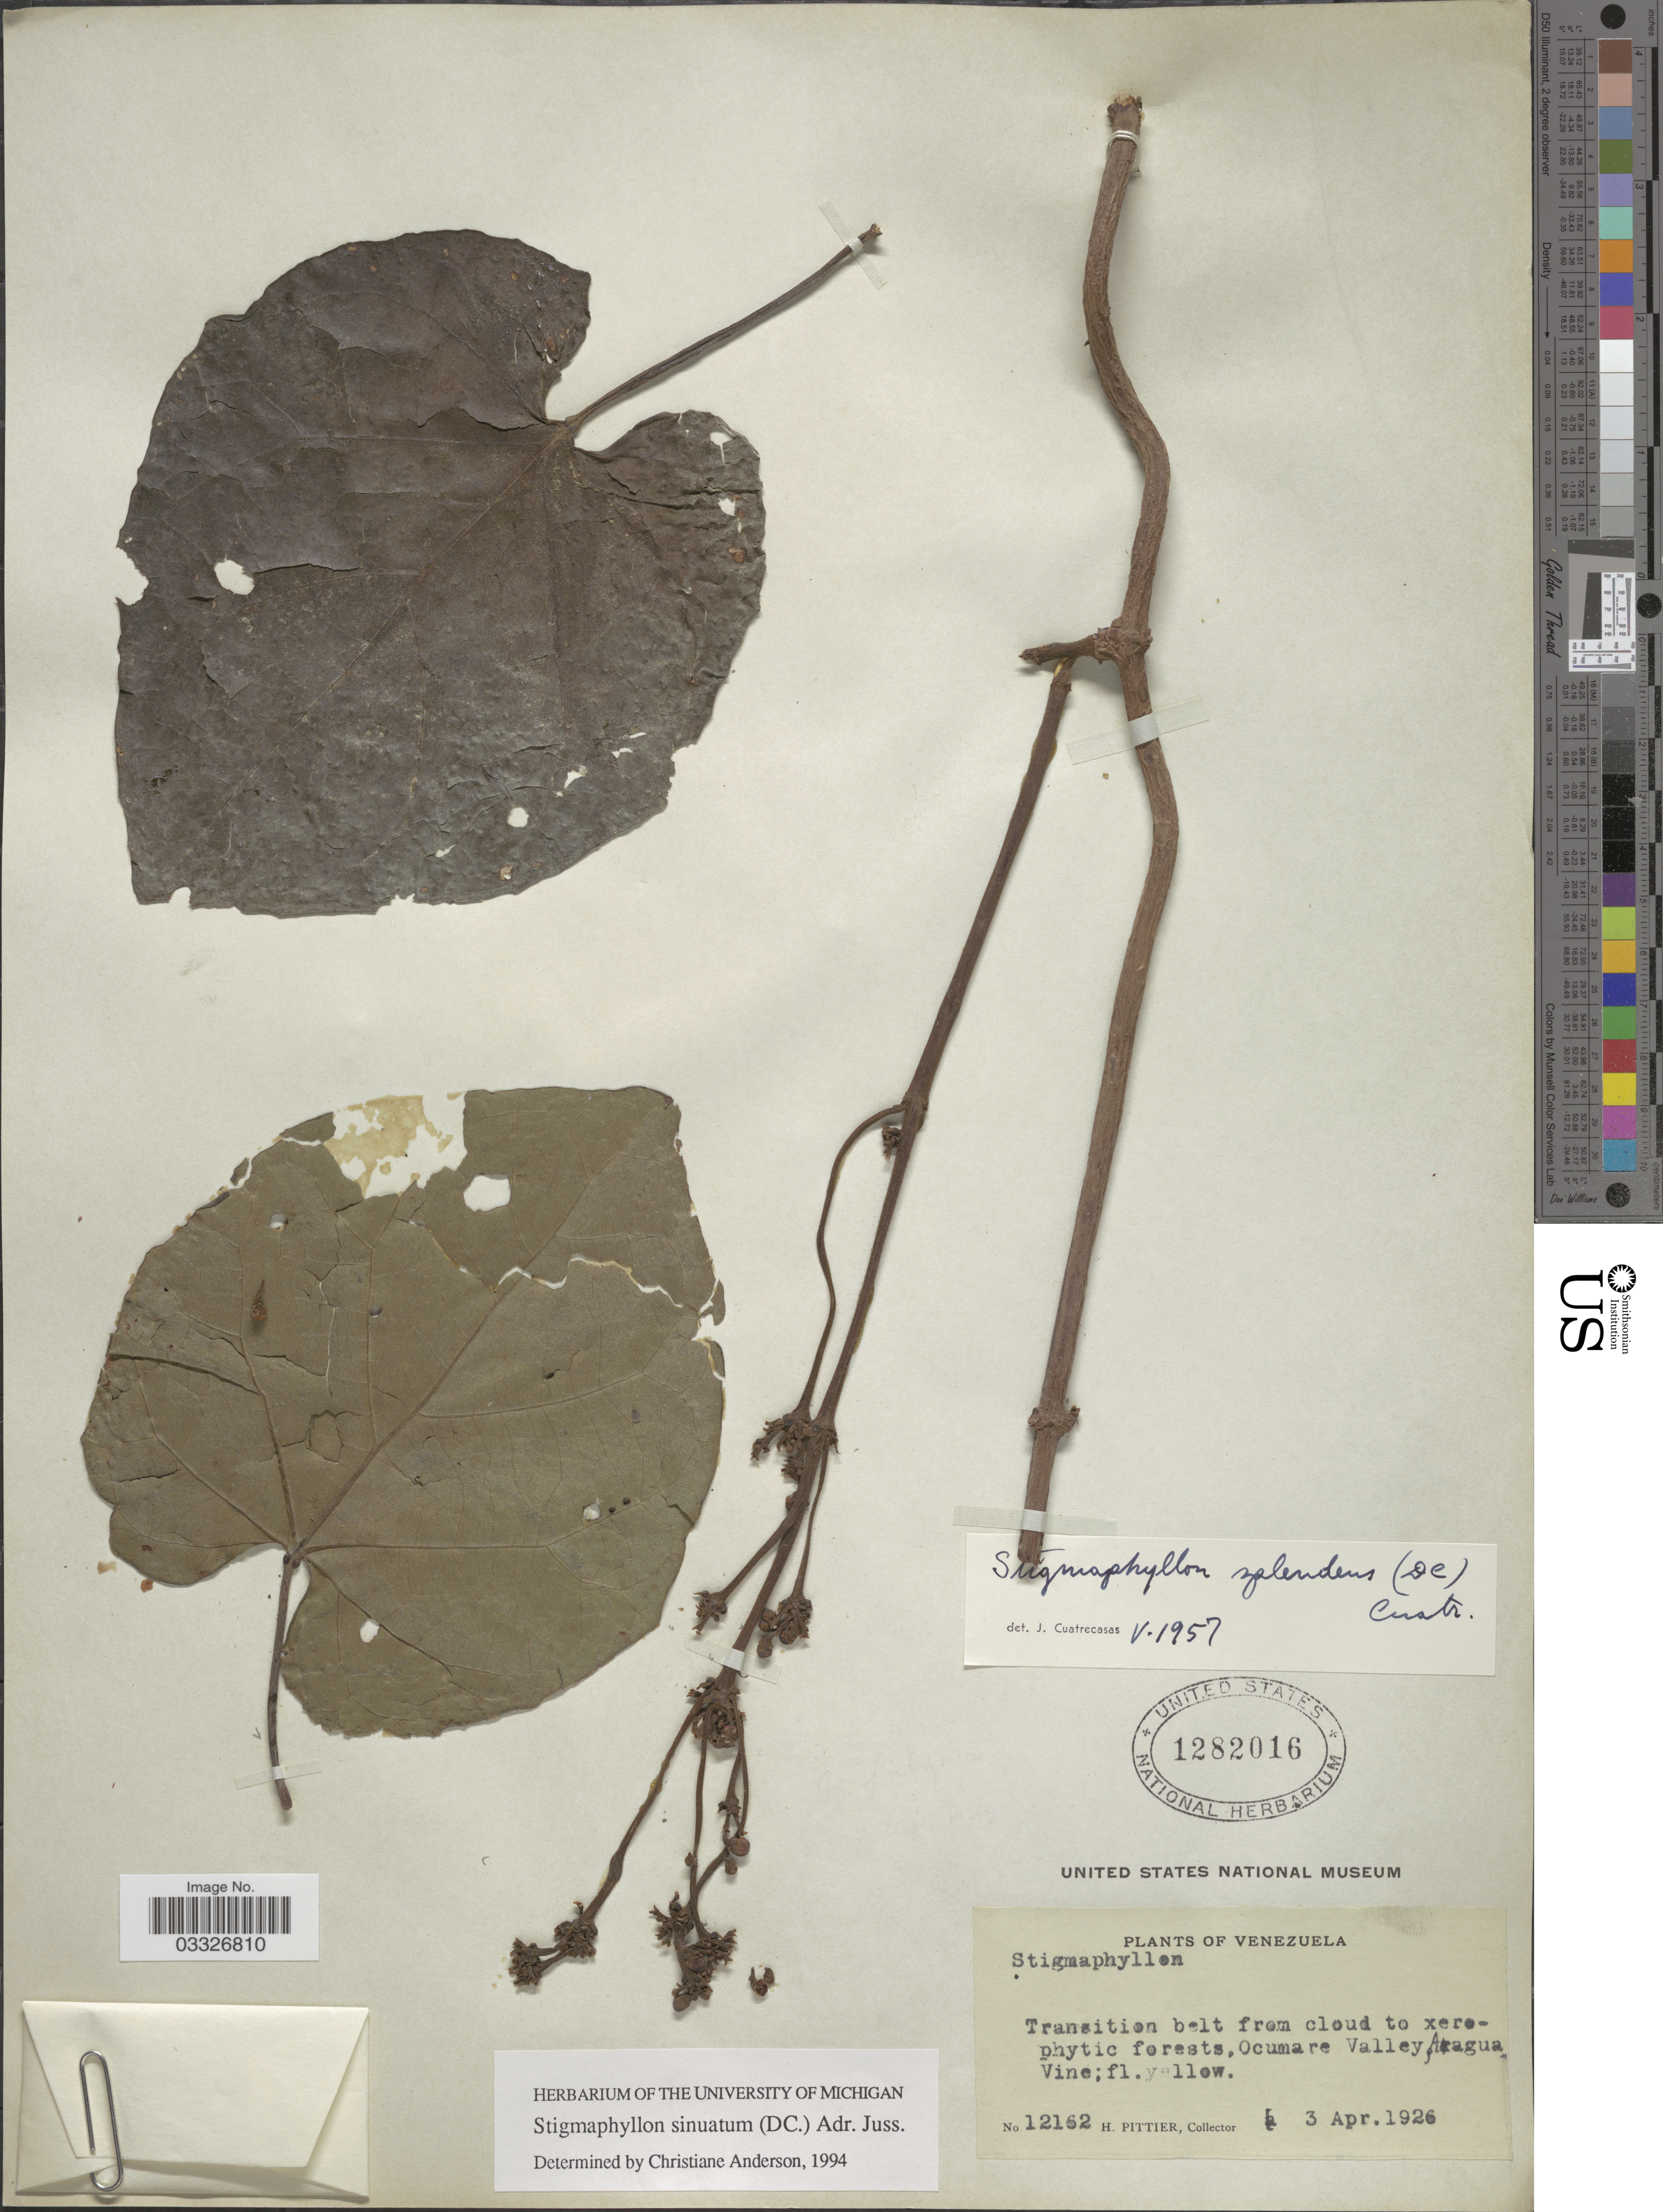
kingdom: Plantae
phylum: Tracheophyta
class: Magnoliopsida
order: Malpighiales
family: Malpighiaceae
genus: Stigmaphyllon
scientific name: Stigmaphyllon sinuatum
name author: (DC.) A. Juss.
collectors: H. F. Pittier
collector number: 12162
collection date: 1926-04-03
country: Venezuela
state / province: Aragua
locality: Ocumare Valley.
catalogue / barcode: US 1282016